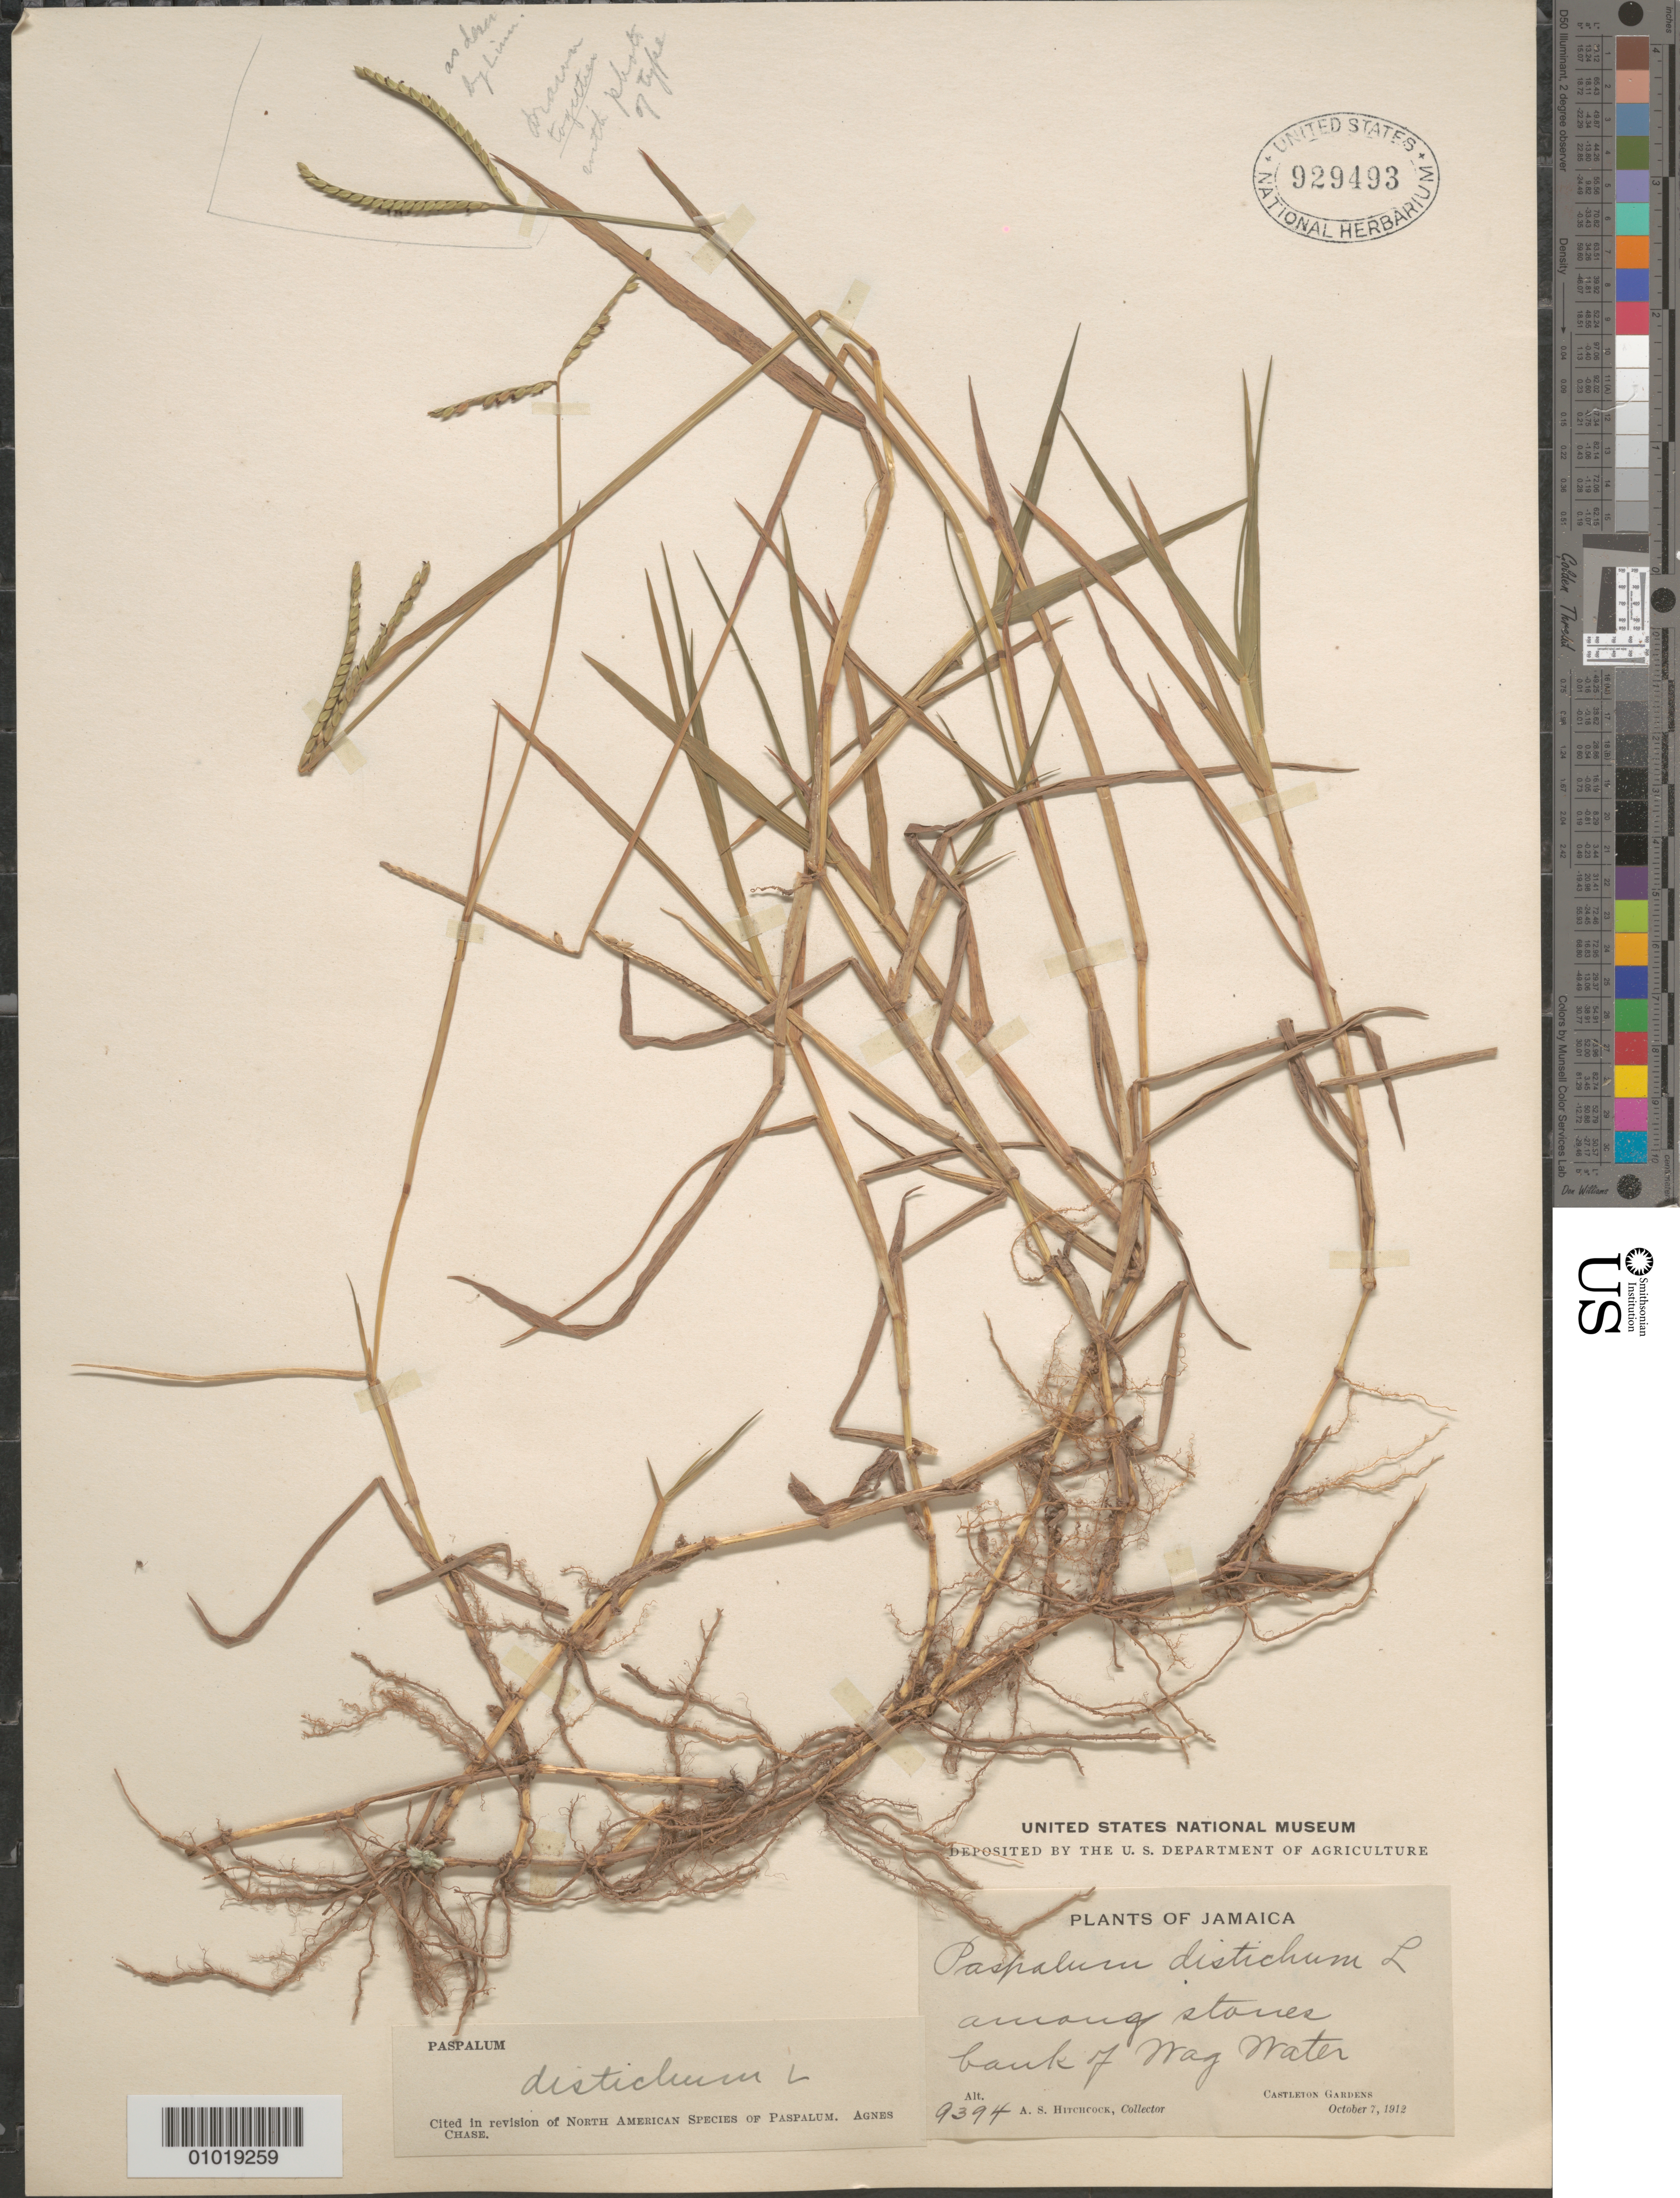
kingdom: Plantae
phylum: Tracheophyta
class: Liliopsida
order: Poales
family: Poaceae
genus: Paspalum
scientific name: Paspalum distichum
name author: L.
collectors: A. S. Hitchcock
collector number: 9394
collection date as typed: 07 Oct 1912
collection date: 1912-10-07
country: Jamaica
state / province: Saint Andrew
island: Jamaica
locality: Castleton Gardens, bank of Wag Water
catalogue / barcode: US 929493